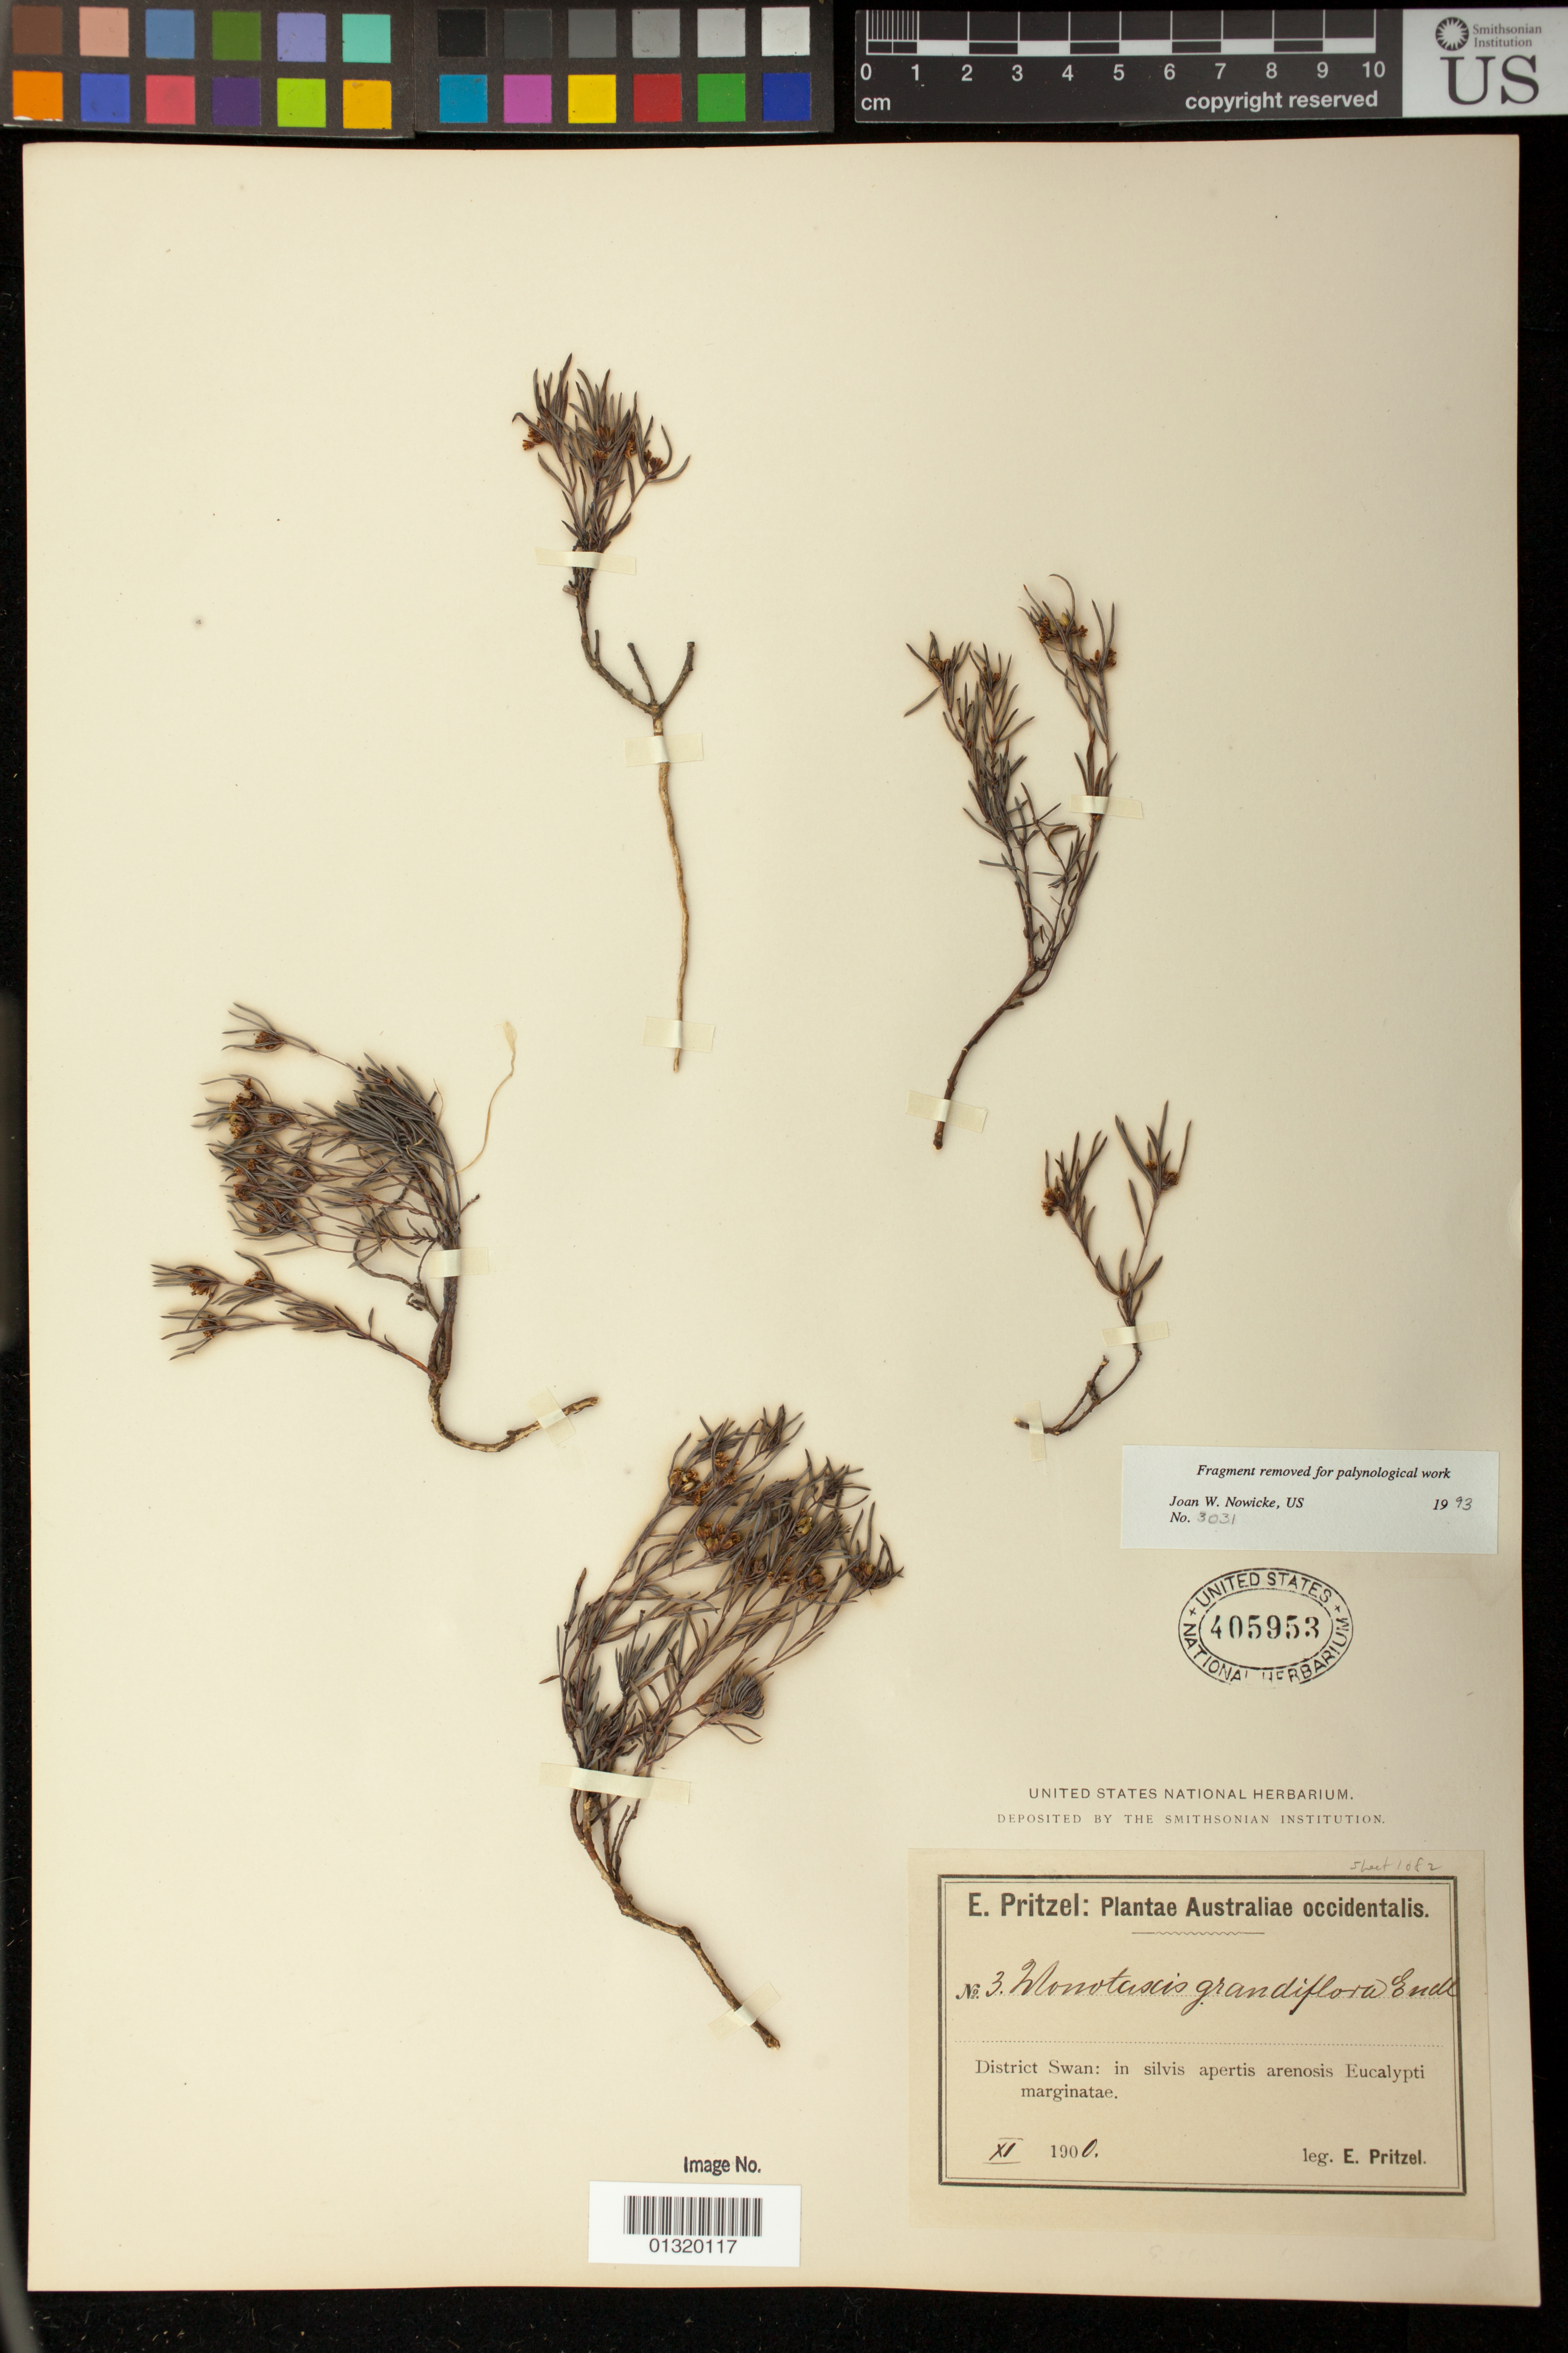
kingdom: Plantae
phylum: Tracheophyta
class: Magnoliopsida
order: Malpighiales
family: Euphorbiaceae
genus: Monotaxis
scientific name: Monotaxis grandiflora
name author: Endl.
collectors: E. G. Pritzel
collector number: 3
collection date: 1900-11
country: Australia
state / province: Western Australia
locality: District Swan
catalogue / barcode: US 405953